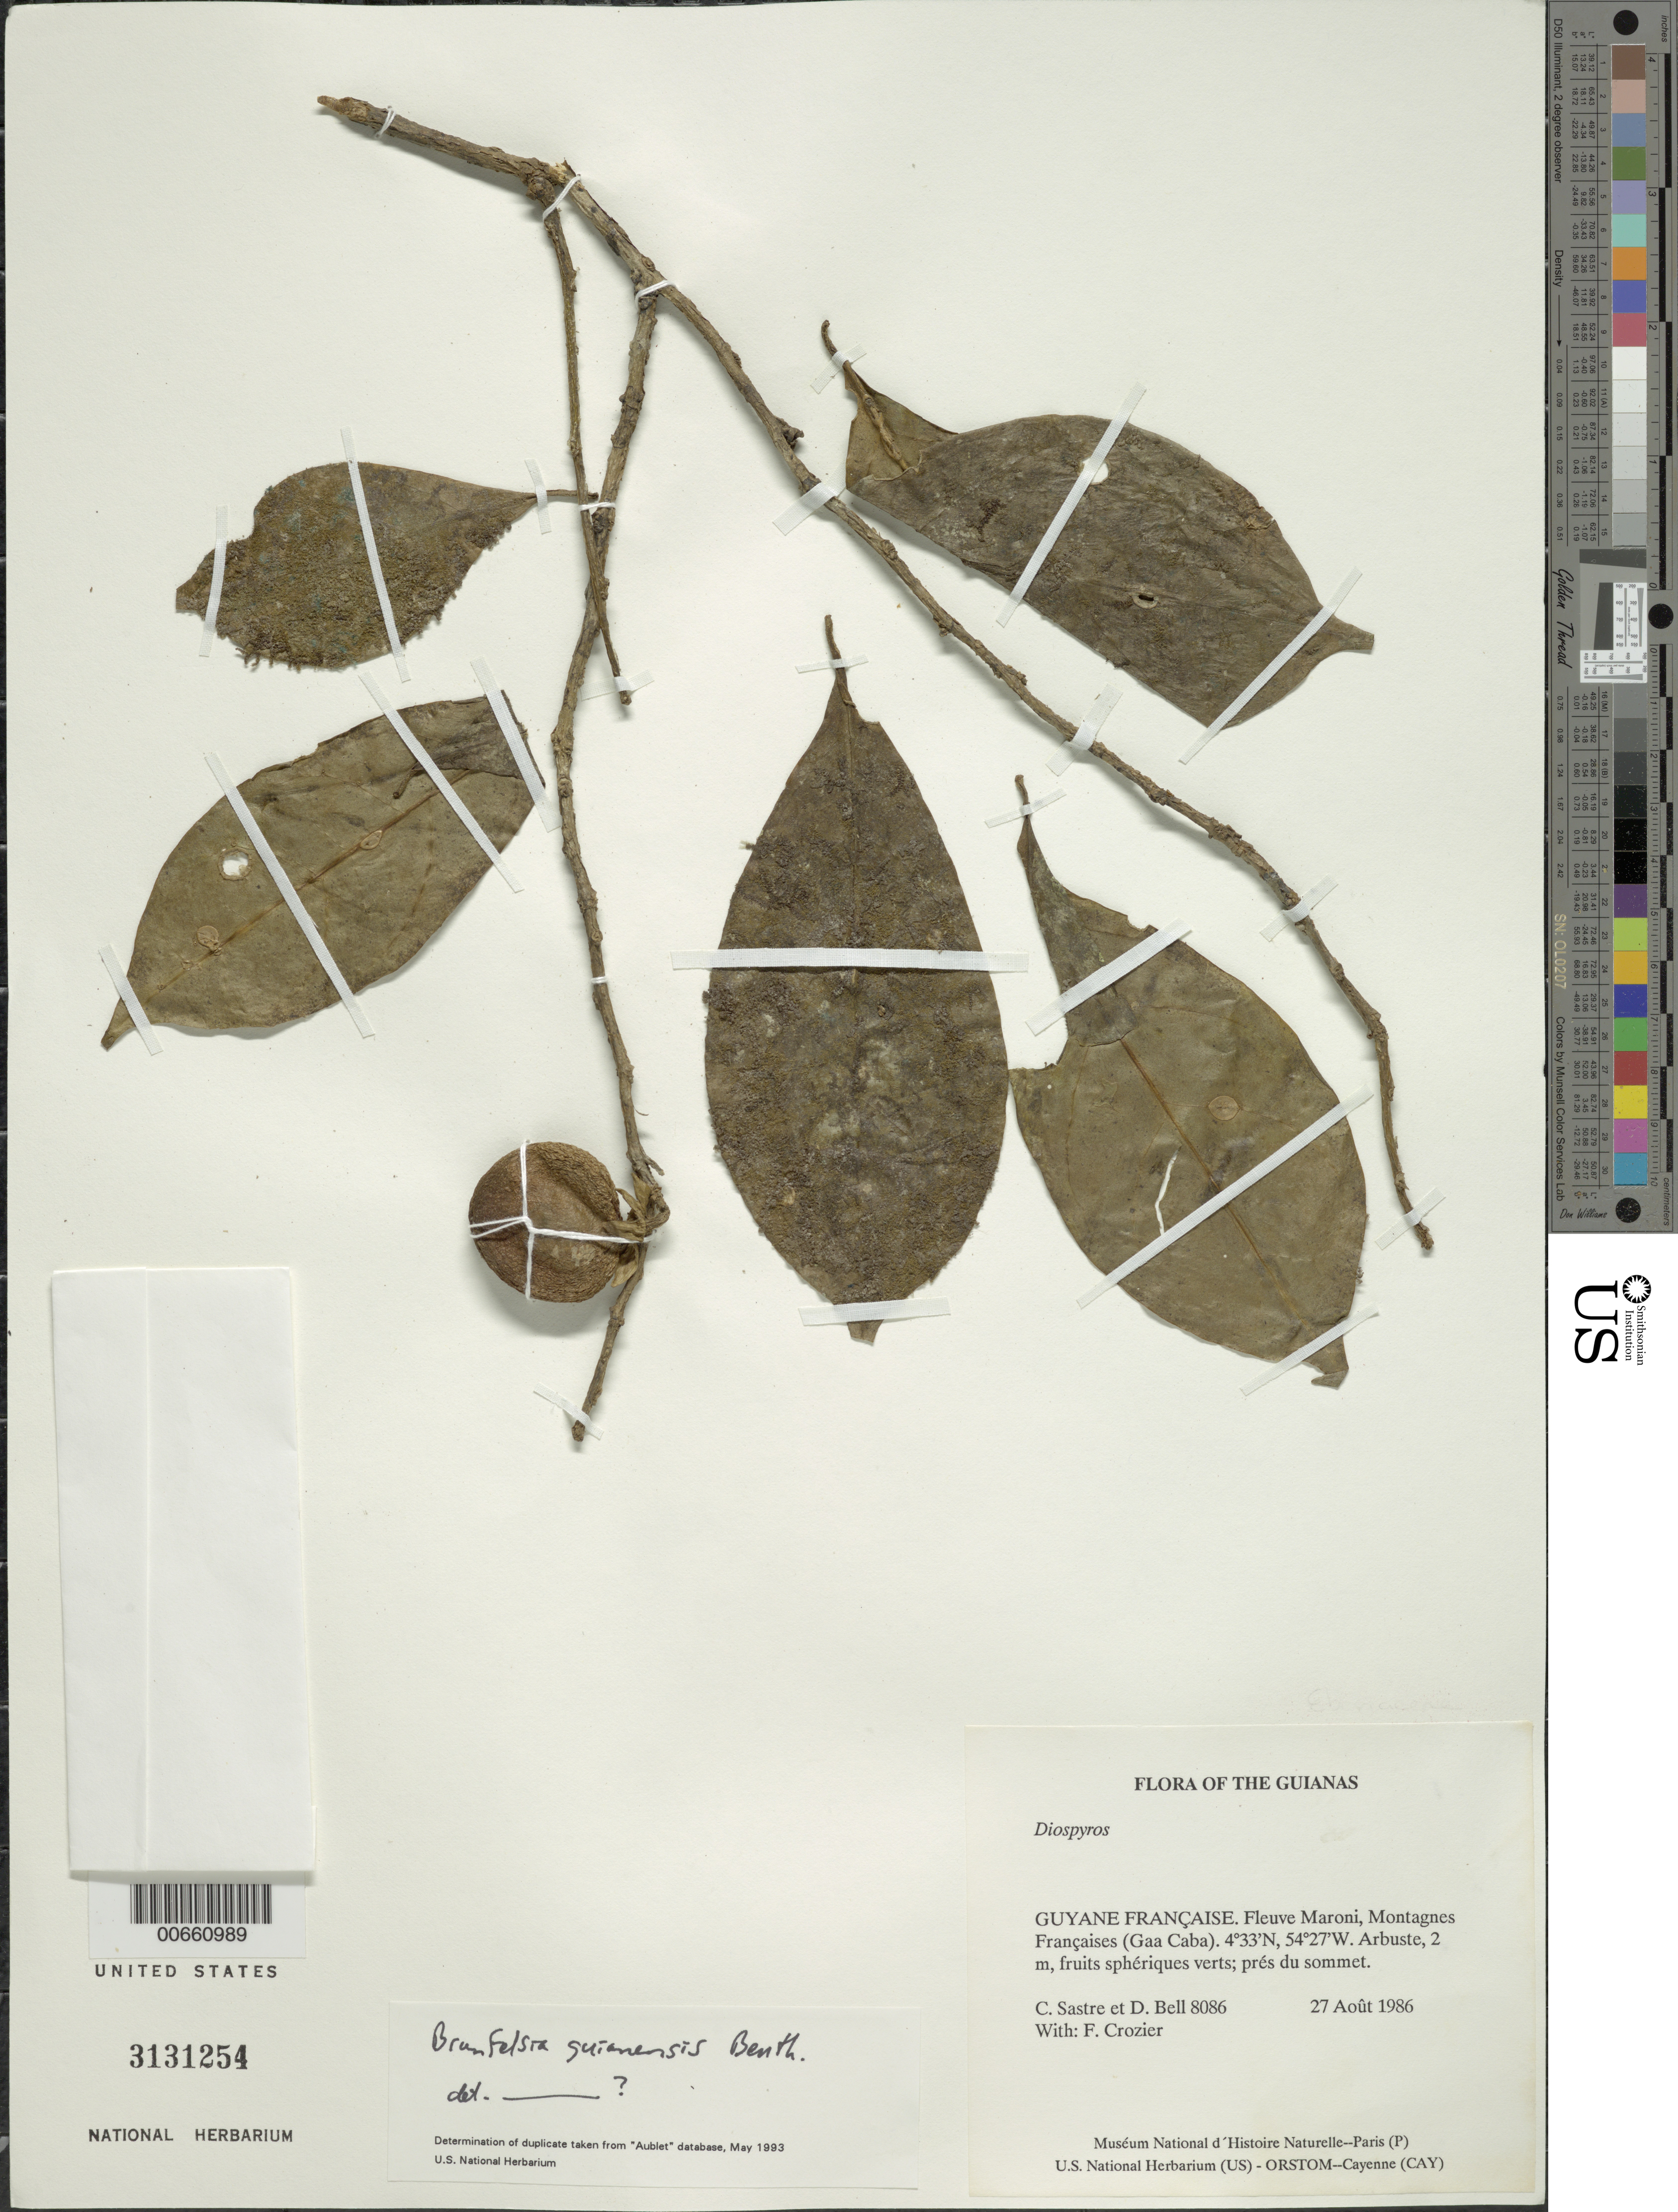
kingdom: Plantae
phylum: Tracheophyta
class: Magnoliopsida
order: Solanales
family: Solanaceae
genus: Brunfelsia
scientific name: Brunfelsia guianensis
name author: Benth.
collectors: C. H. L. Sastre, D. A. Bell & F. Crozier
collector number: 8086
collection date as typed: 27 August 1986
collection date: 1986-08-27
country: French Guiana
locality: Fleuve Maroni, Montagnes Françaises (Gaa Caba), prés du sommet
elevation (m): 450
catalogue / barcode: US 3131254